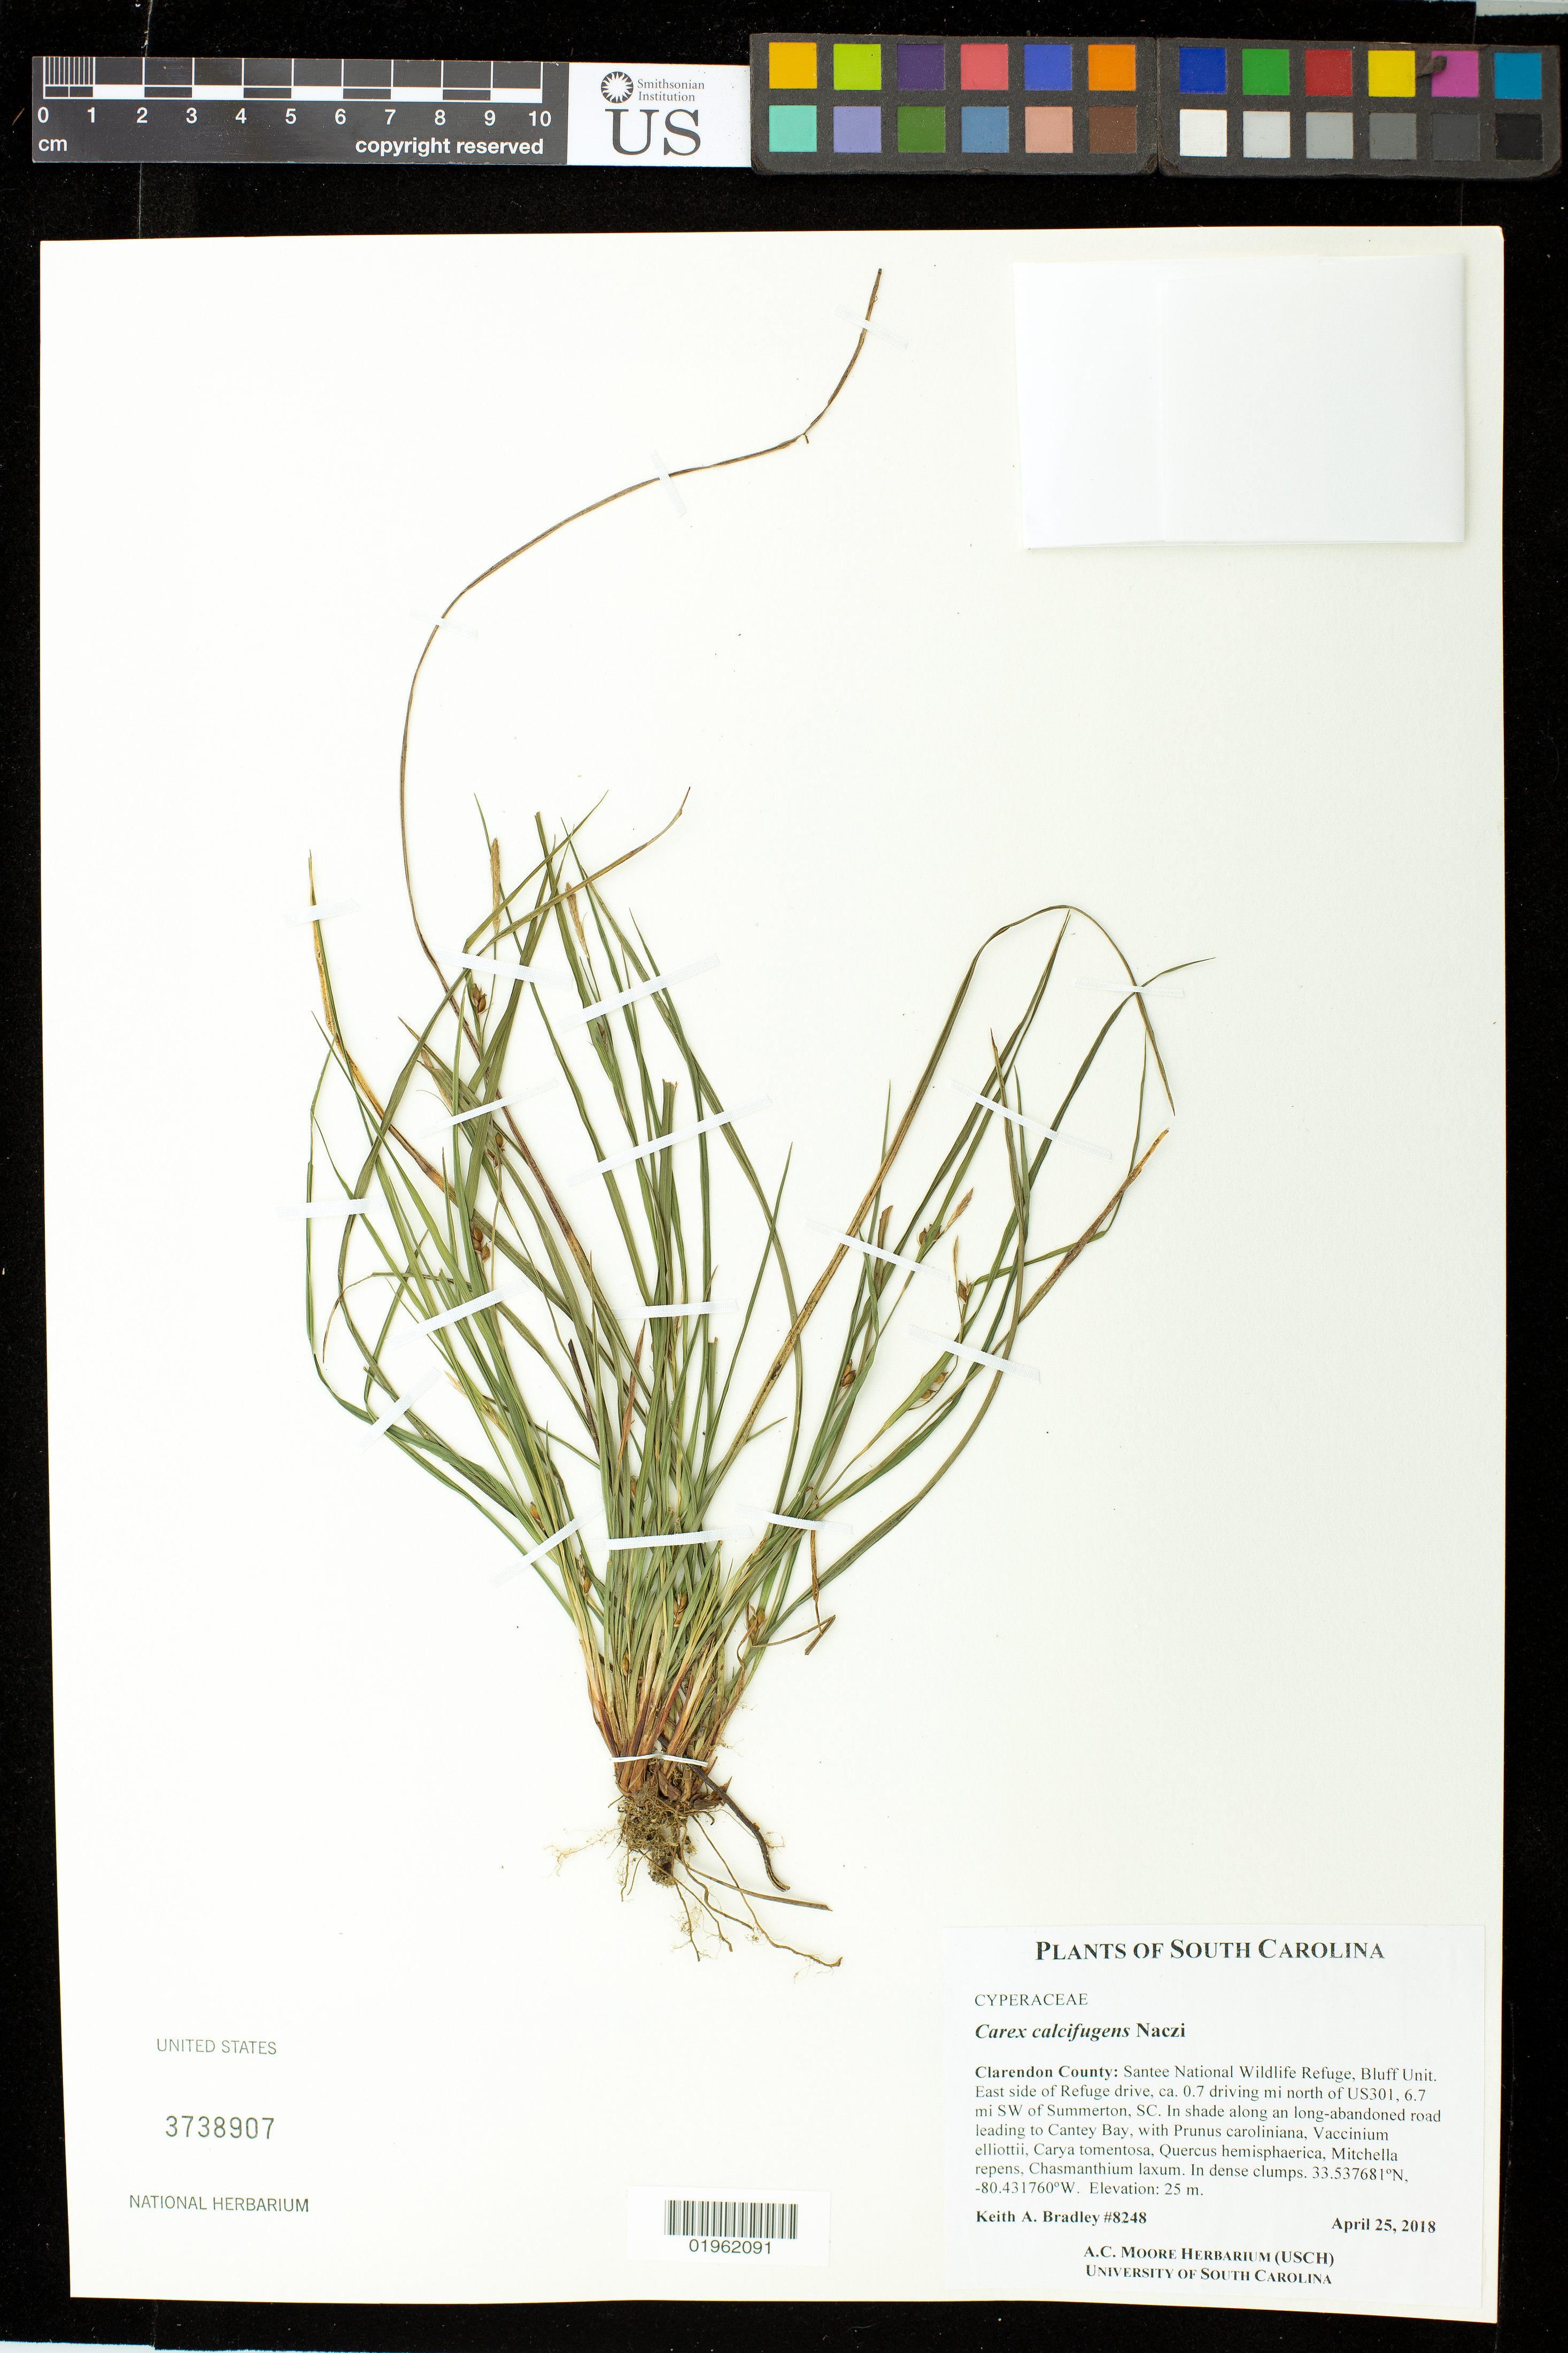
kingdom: Plantae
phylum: Tracheophyta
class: Liliopsida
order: Poales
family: Cyperaceae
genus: Carex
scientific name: Carex calcifugens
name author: Naczi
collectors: K. Bradley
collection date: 2018-04-25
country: United States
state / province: South Carolina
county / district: Clarendon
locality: Santee National Wildlife Refuge, Bluff Unit. East side of Refuge drive, ca. 0.7 driving mi north of US301, 6.7 mi SW of Summerton, SC.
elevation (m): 25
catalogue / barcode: US 3738907